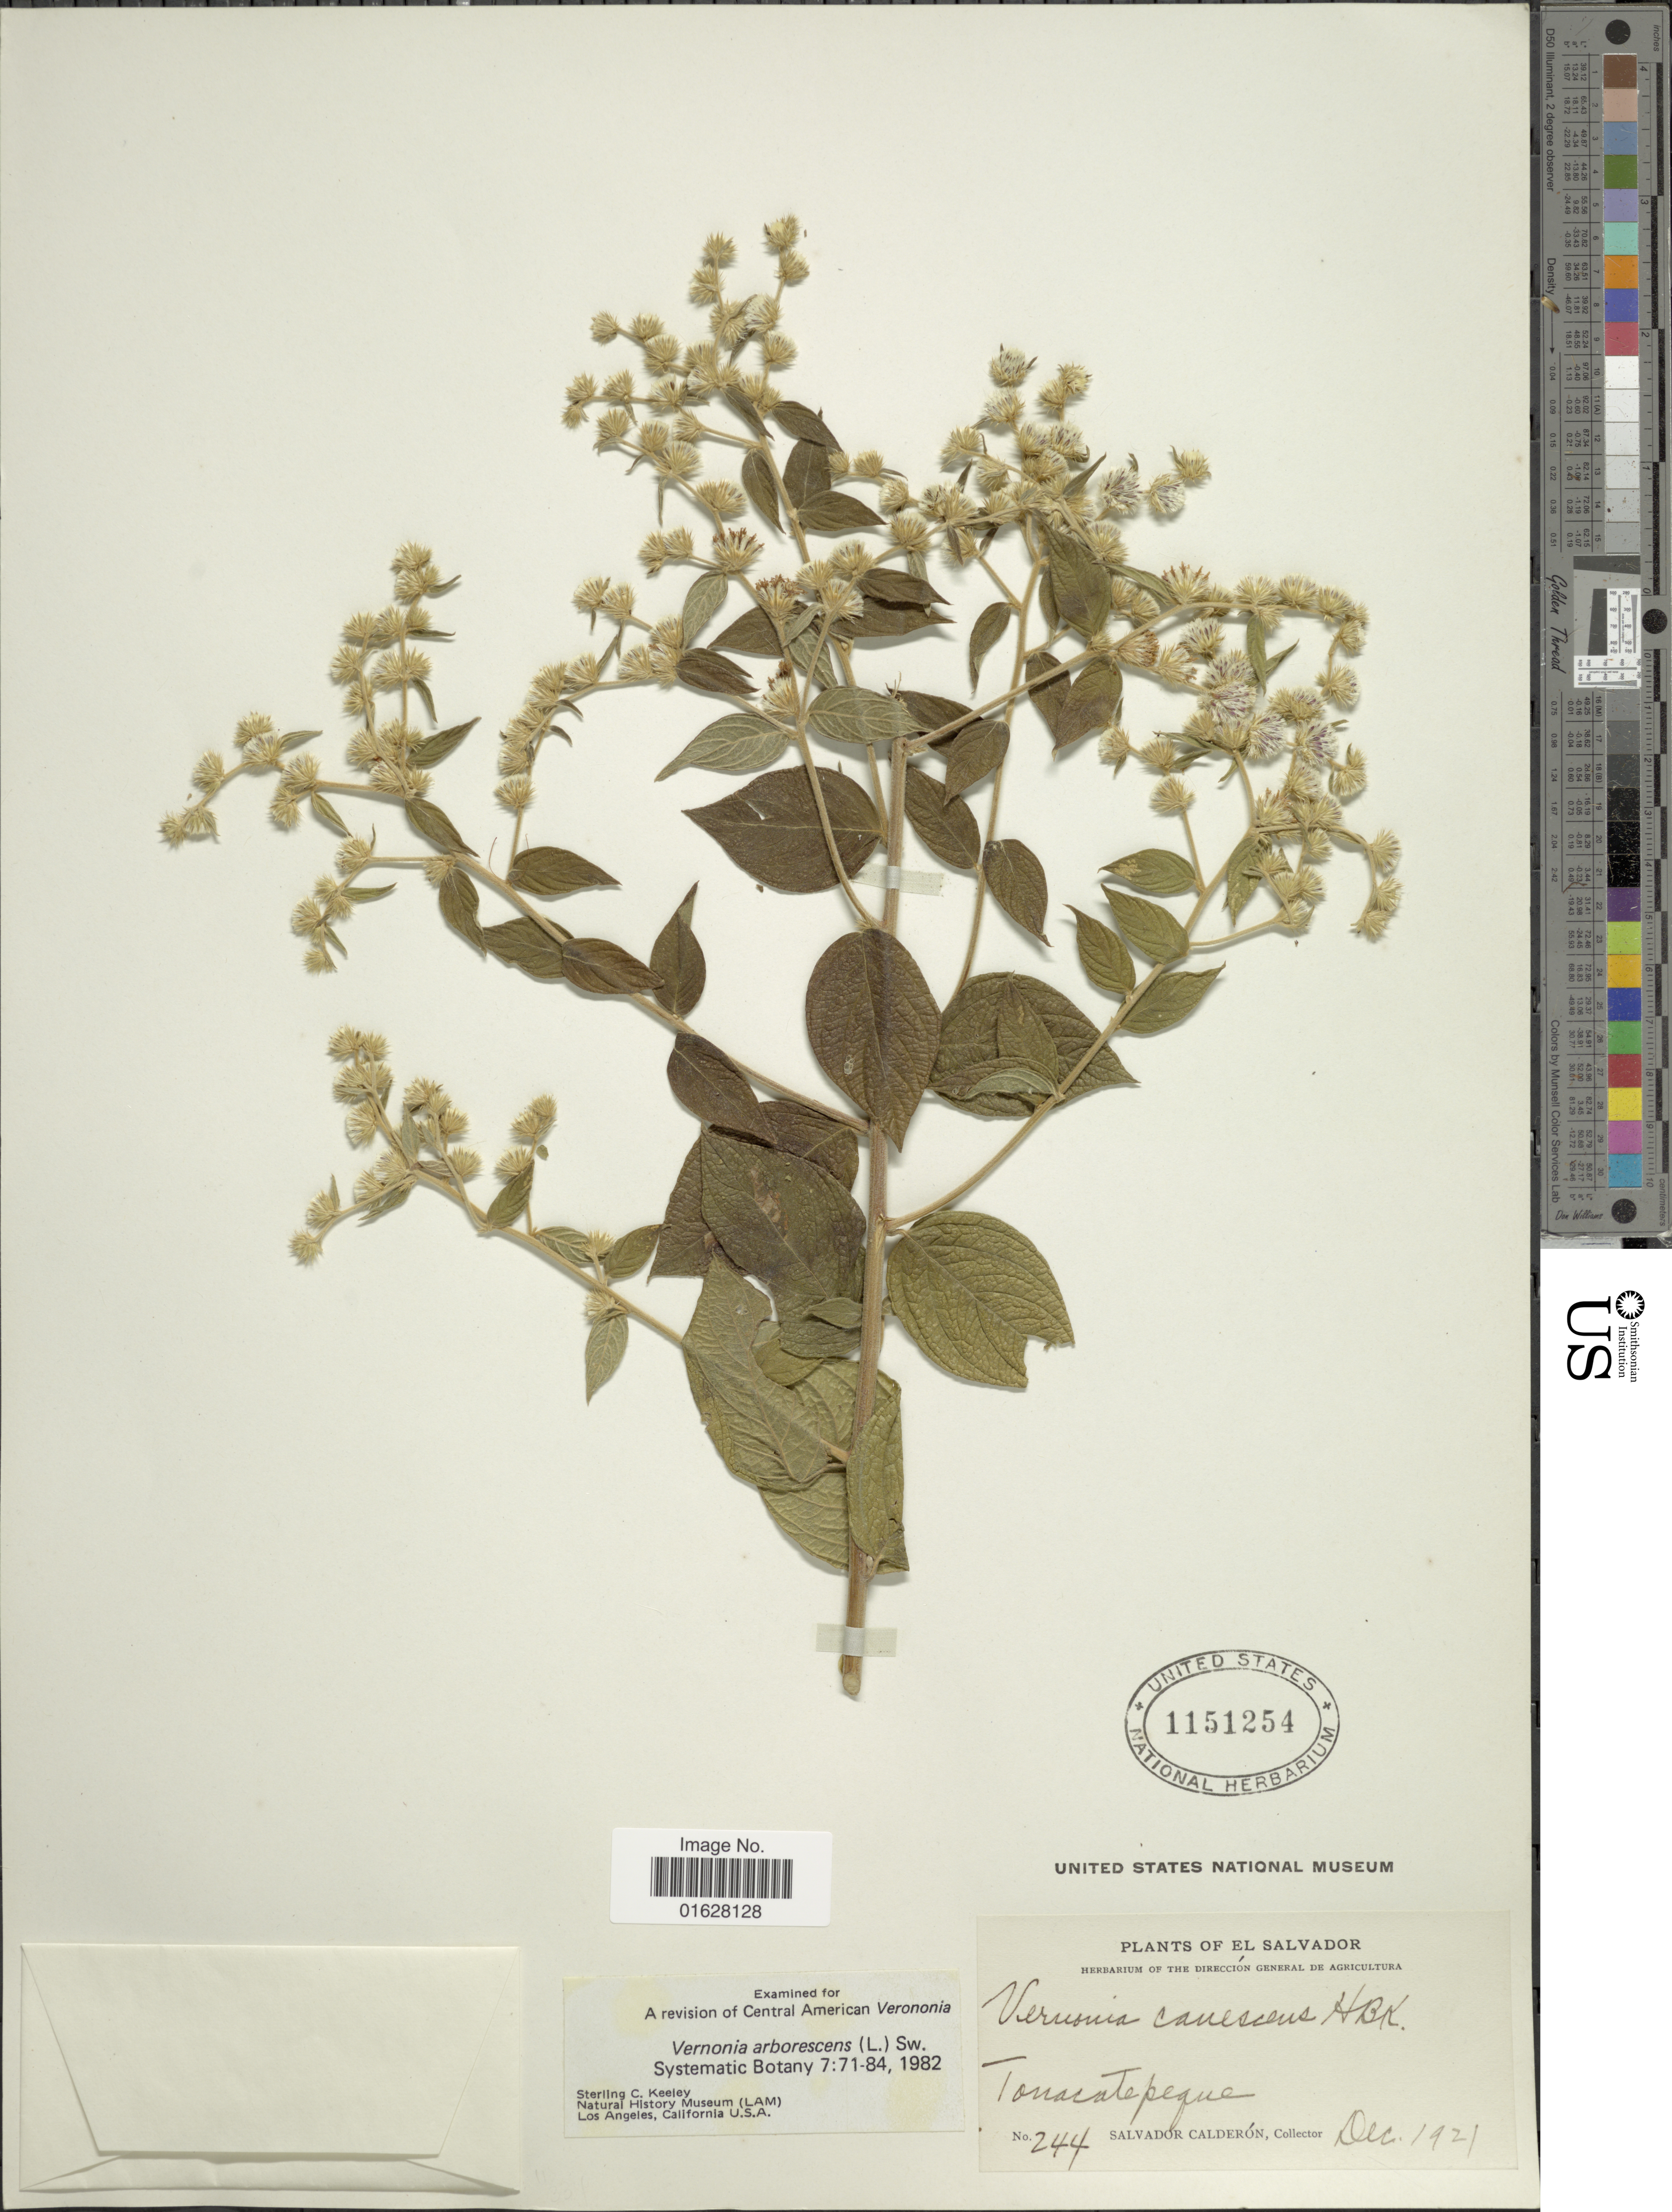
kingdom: Plantae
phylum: Tracheophyta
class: Magnoliopsida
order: Asterales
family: Asteraceae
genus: Lepidaploa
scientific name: Lepidaploa canescens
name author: (Kunth) H. Rob.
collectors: S. Calderón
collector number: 244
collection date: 1921-12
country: El Salvador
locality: El Salvador. Tonacatepeque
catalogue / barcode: US 1151254